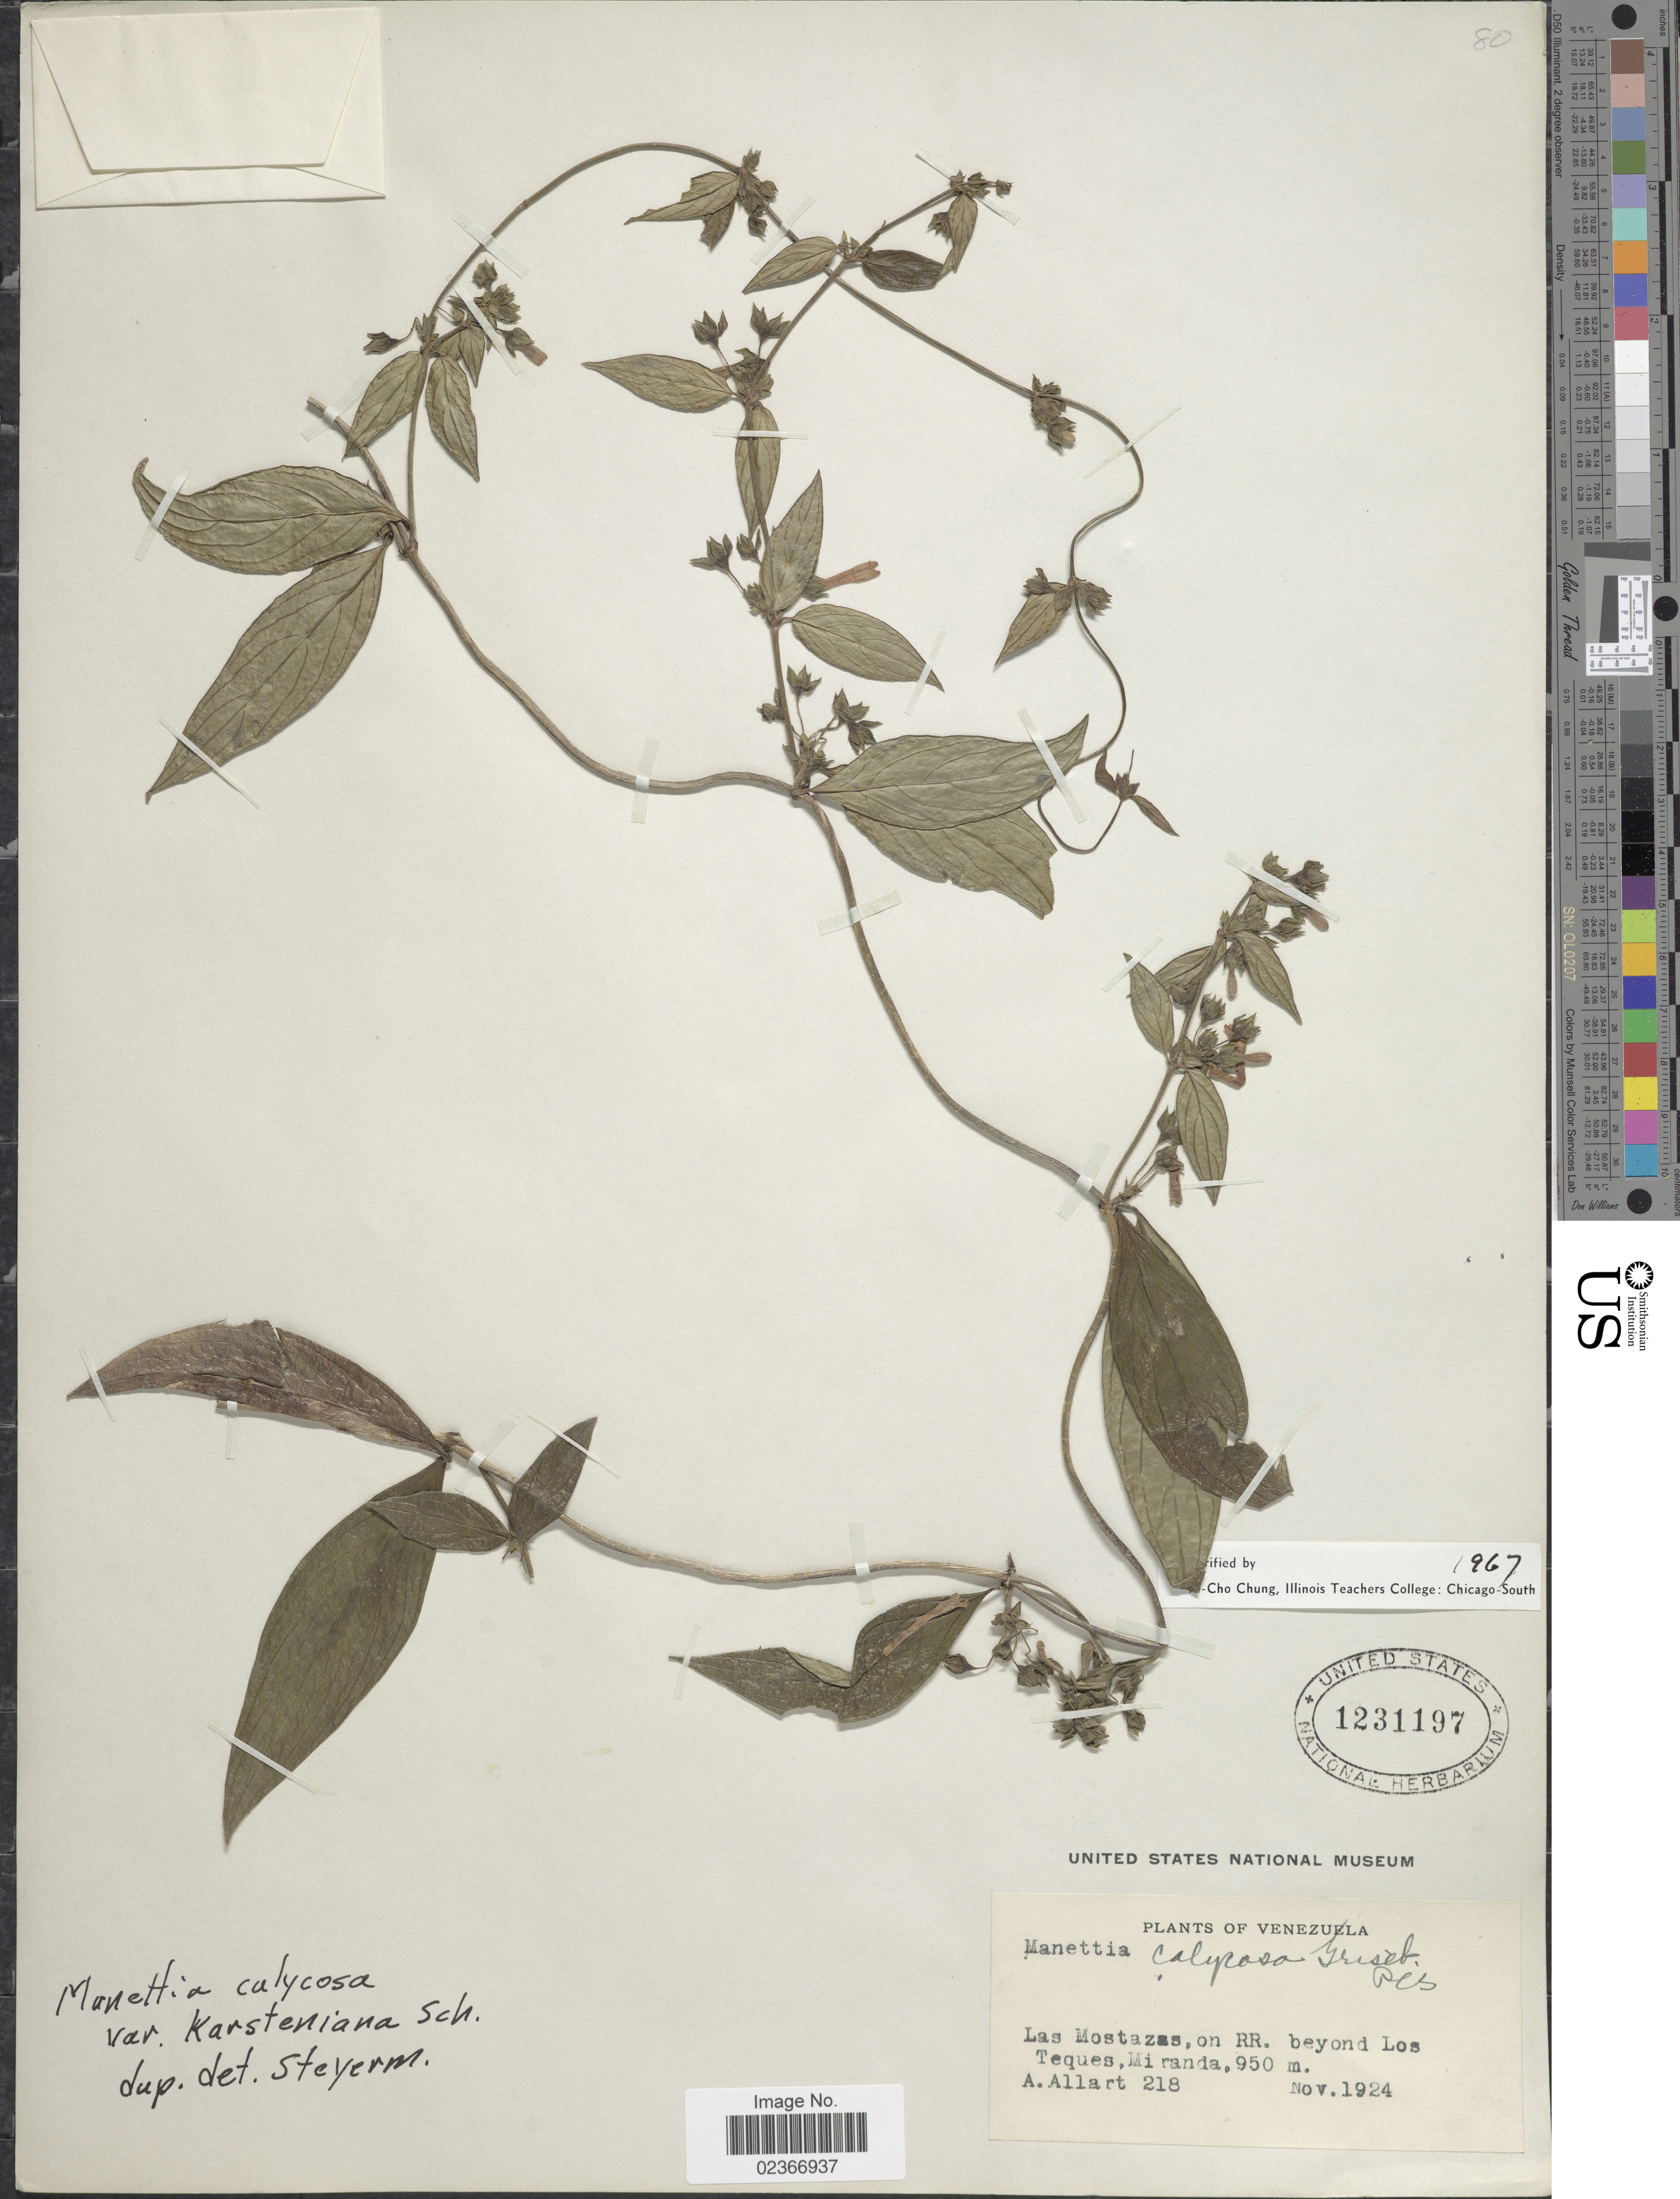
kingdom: Plantae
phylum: Tracheophyta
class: Magnoliopsida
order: Gentianales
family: Rubiaceae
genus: Manettia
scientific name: Manettia calycosa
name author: Griseb.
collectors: A. Allart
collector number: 218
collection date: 1924-11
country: Venezuela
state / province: Miranda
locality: Las Mostazas, on BR. beyond Los Teques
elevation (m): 950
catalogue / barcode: US 1231197